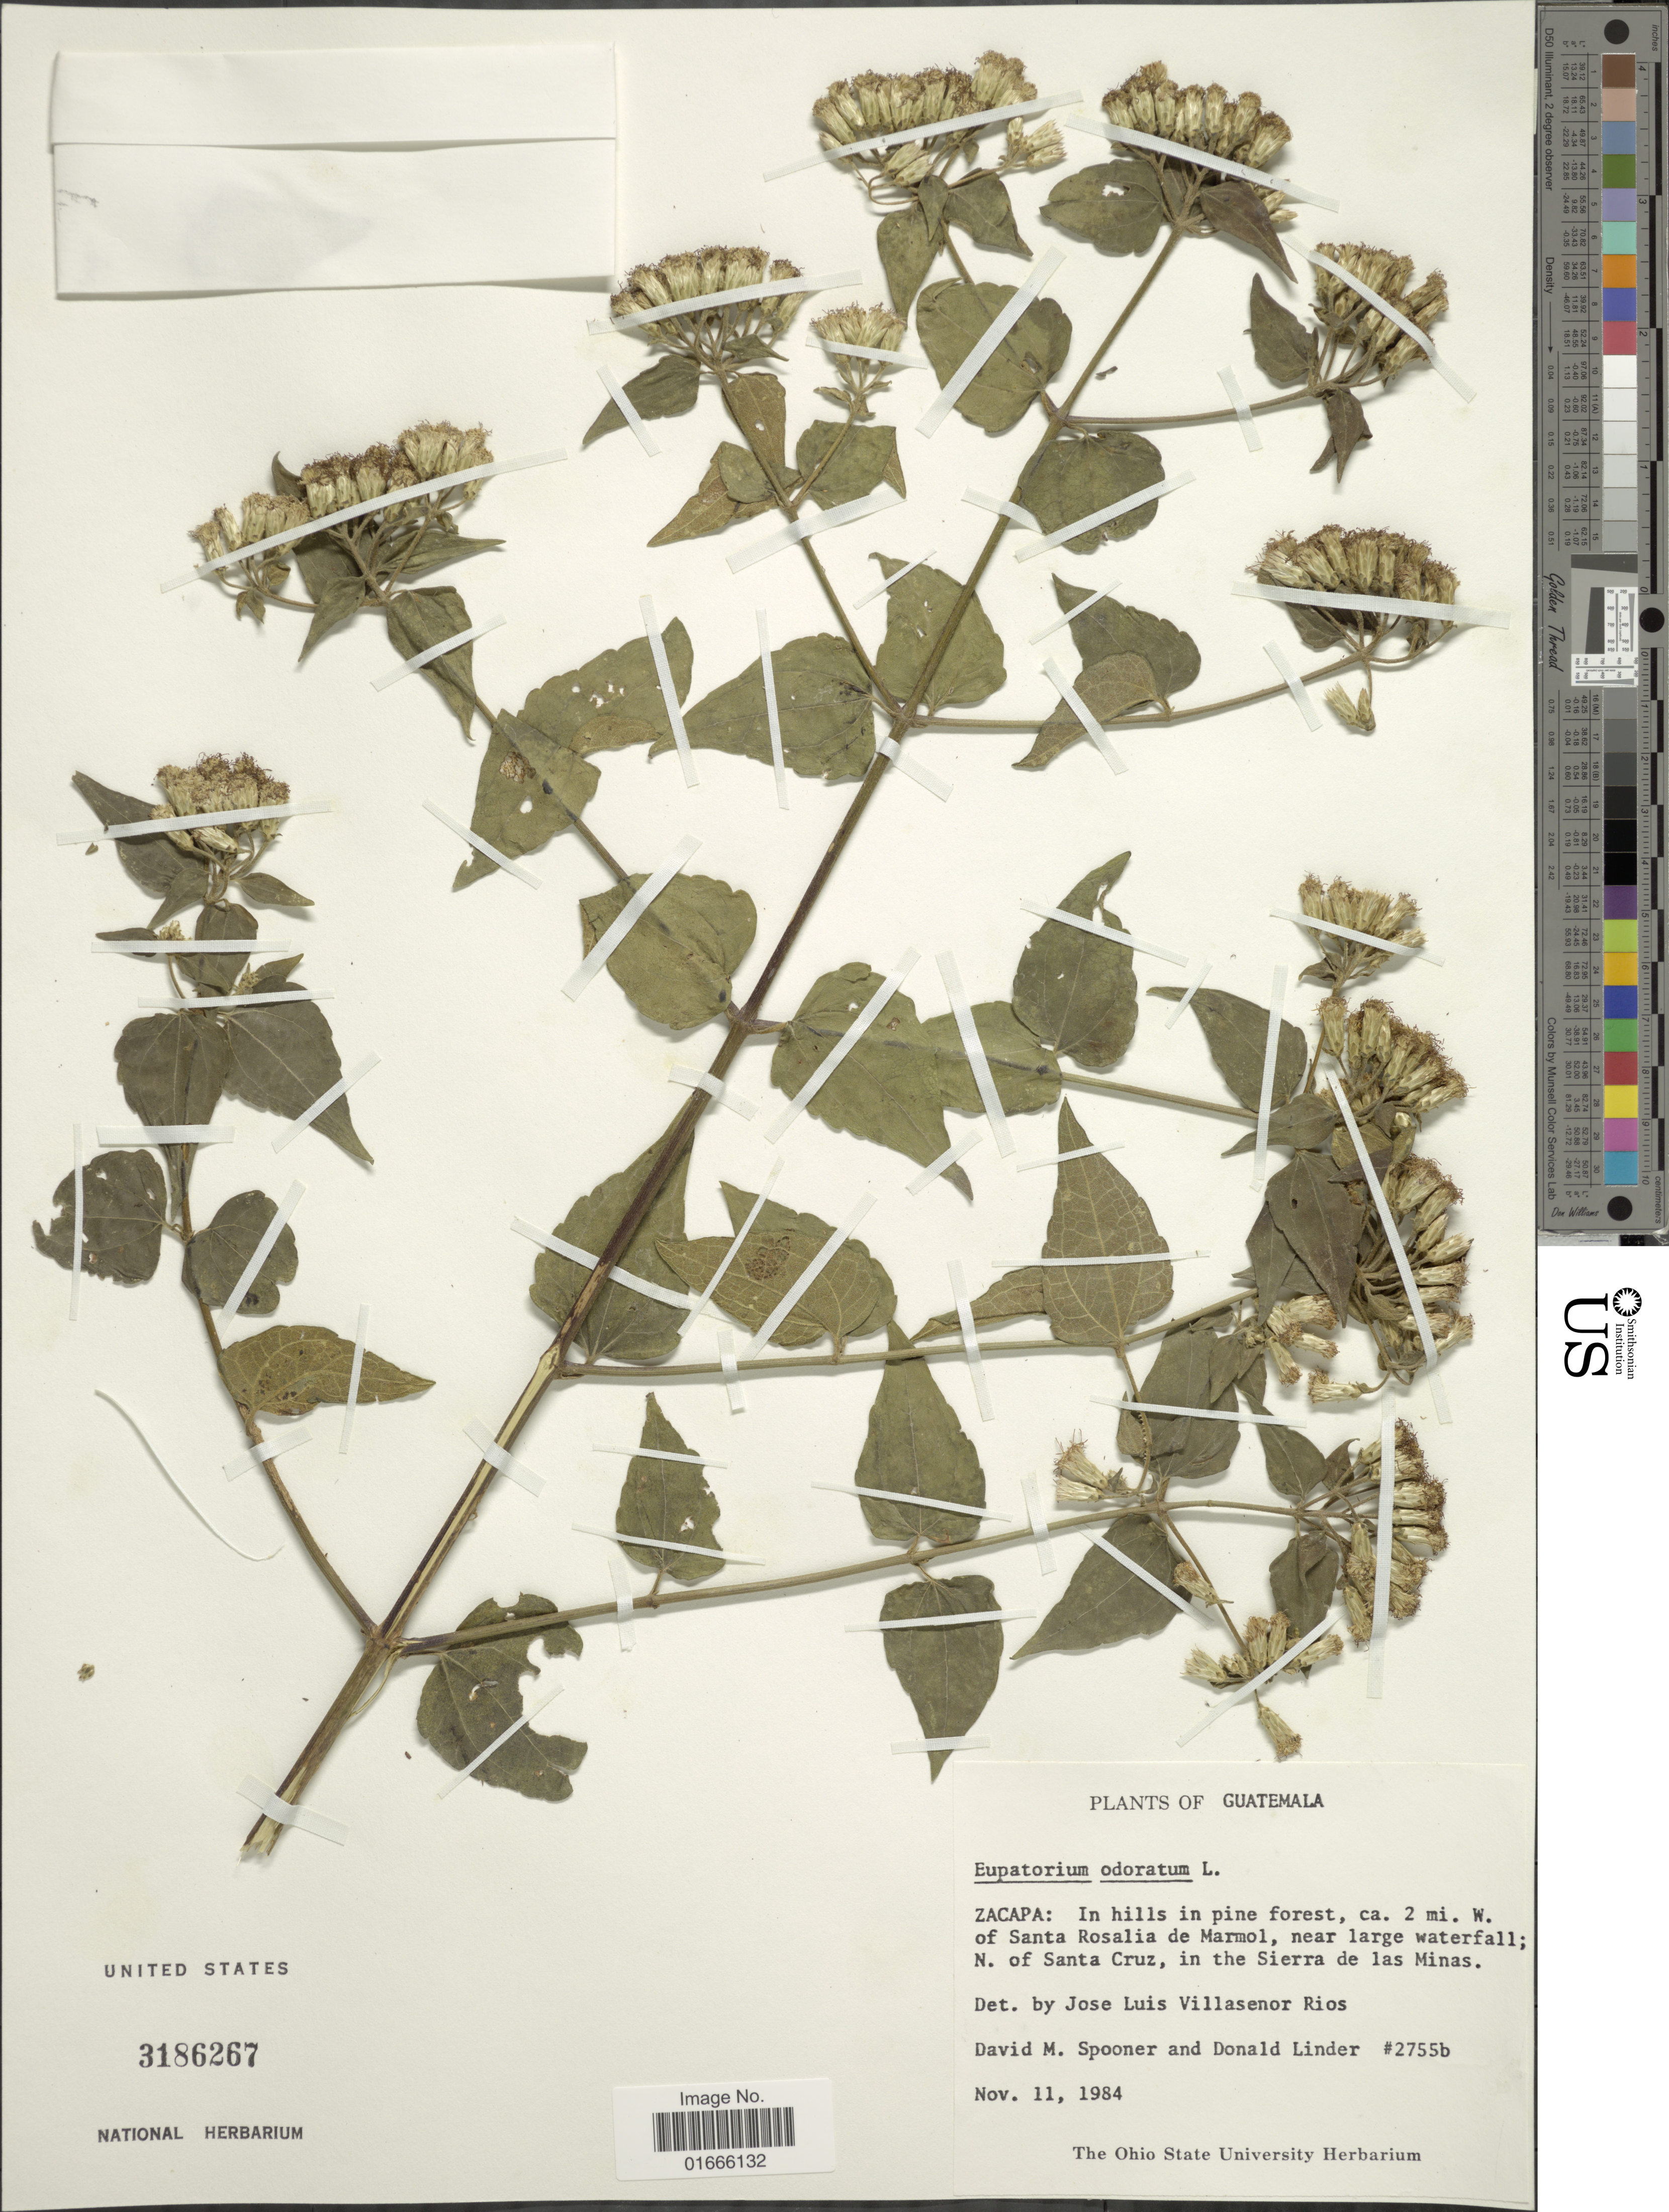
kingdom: Plantae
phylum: Tracheophyta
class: Magnoliopsida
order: Asterales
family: Asteraceae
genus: Chromolaena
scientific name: Chromolaena odorata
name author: (L.) R.M. King & H. Rob.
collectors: D. Spooner & D. Linder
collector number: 2755b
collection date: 1984-11-11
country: Guatemala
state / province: Zacapa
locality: Ca. 2 mi. W. of Santa Rosalia de Marmol, near large waterfall; N. of Santa Cruz, in the Sierra de las Minas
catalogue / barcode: US 3186267